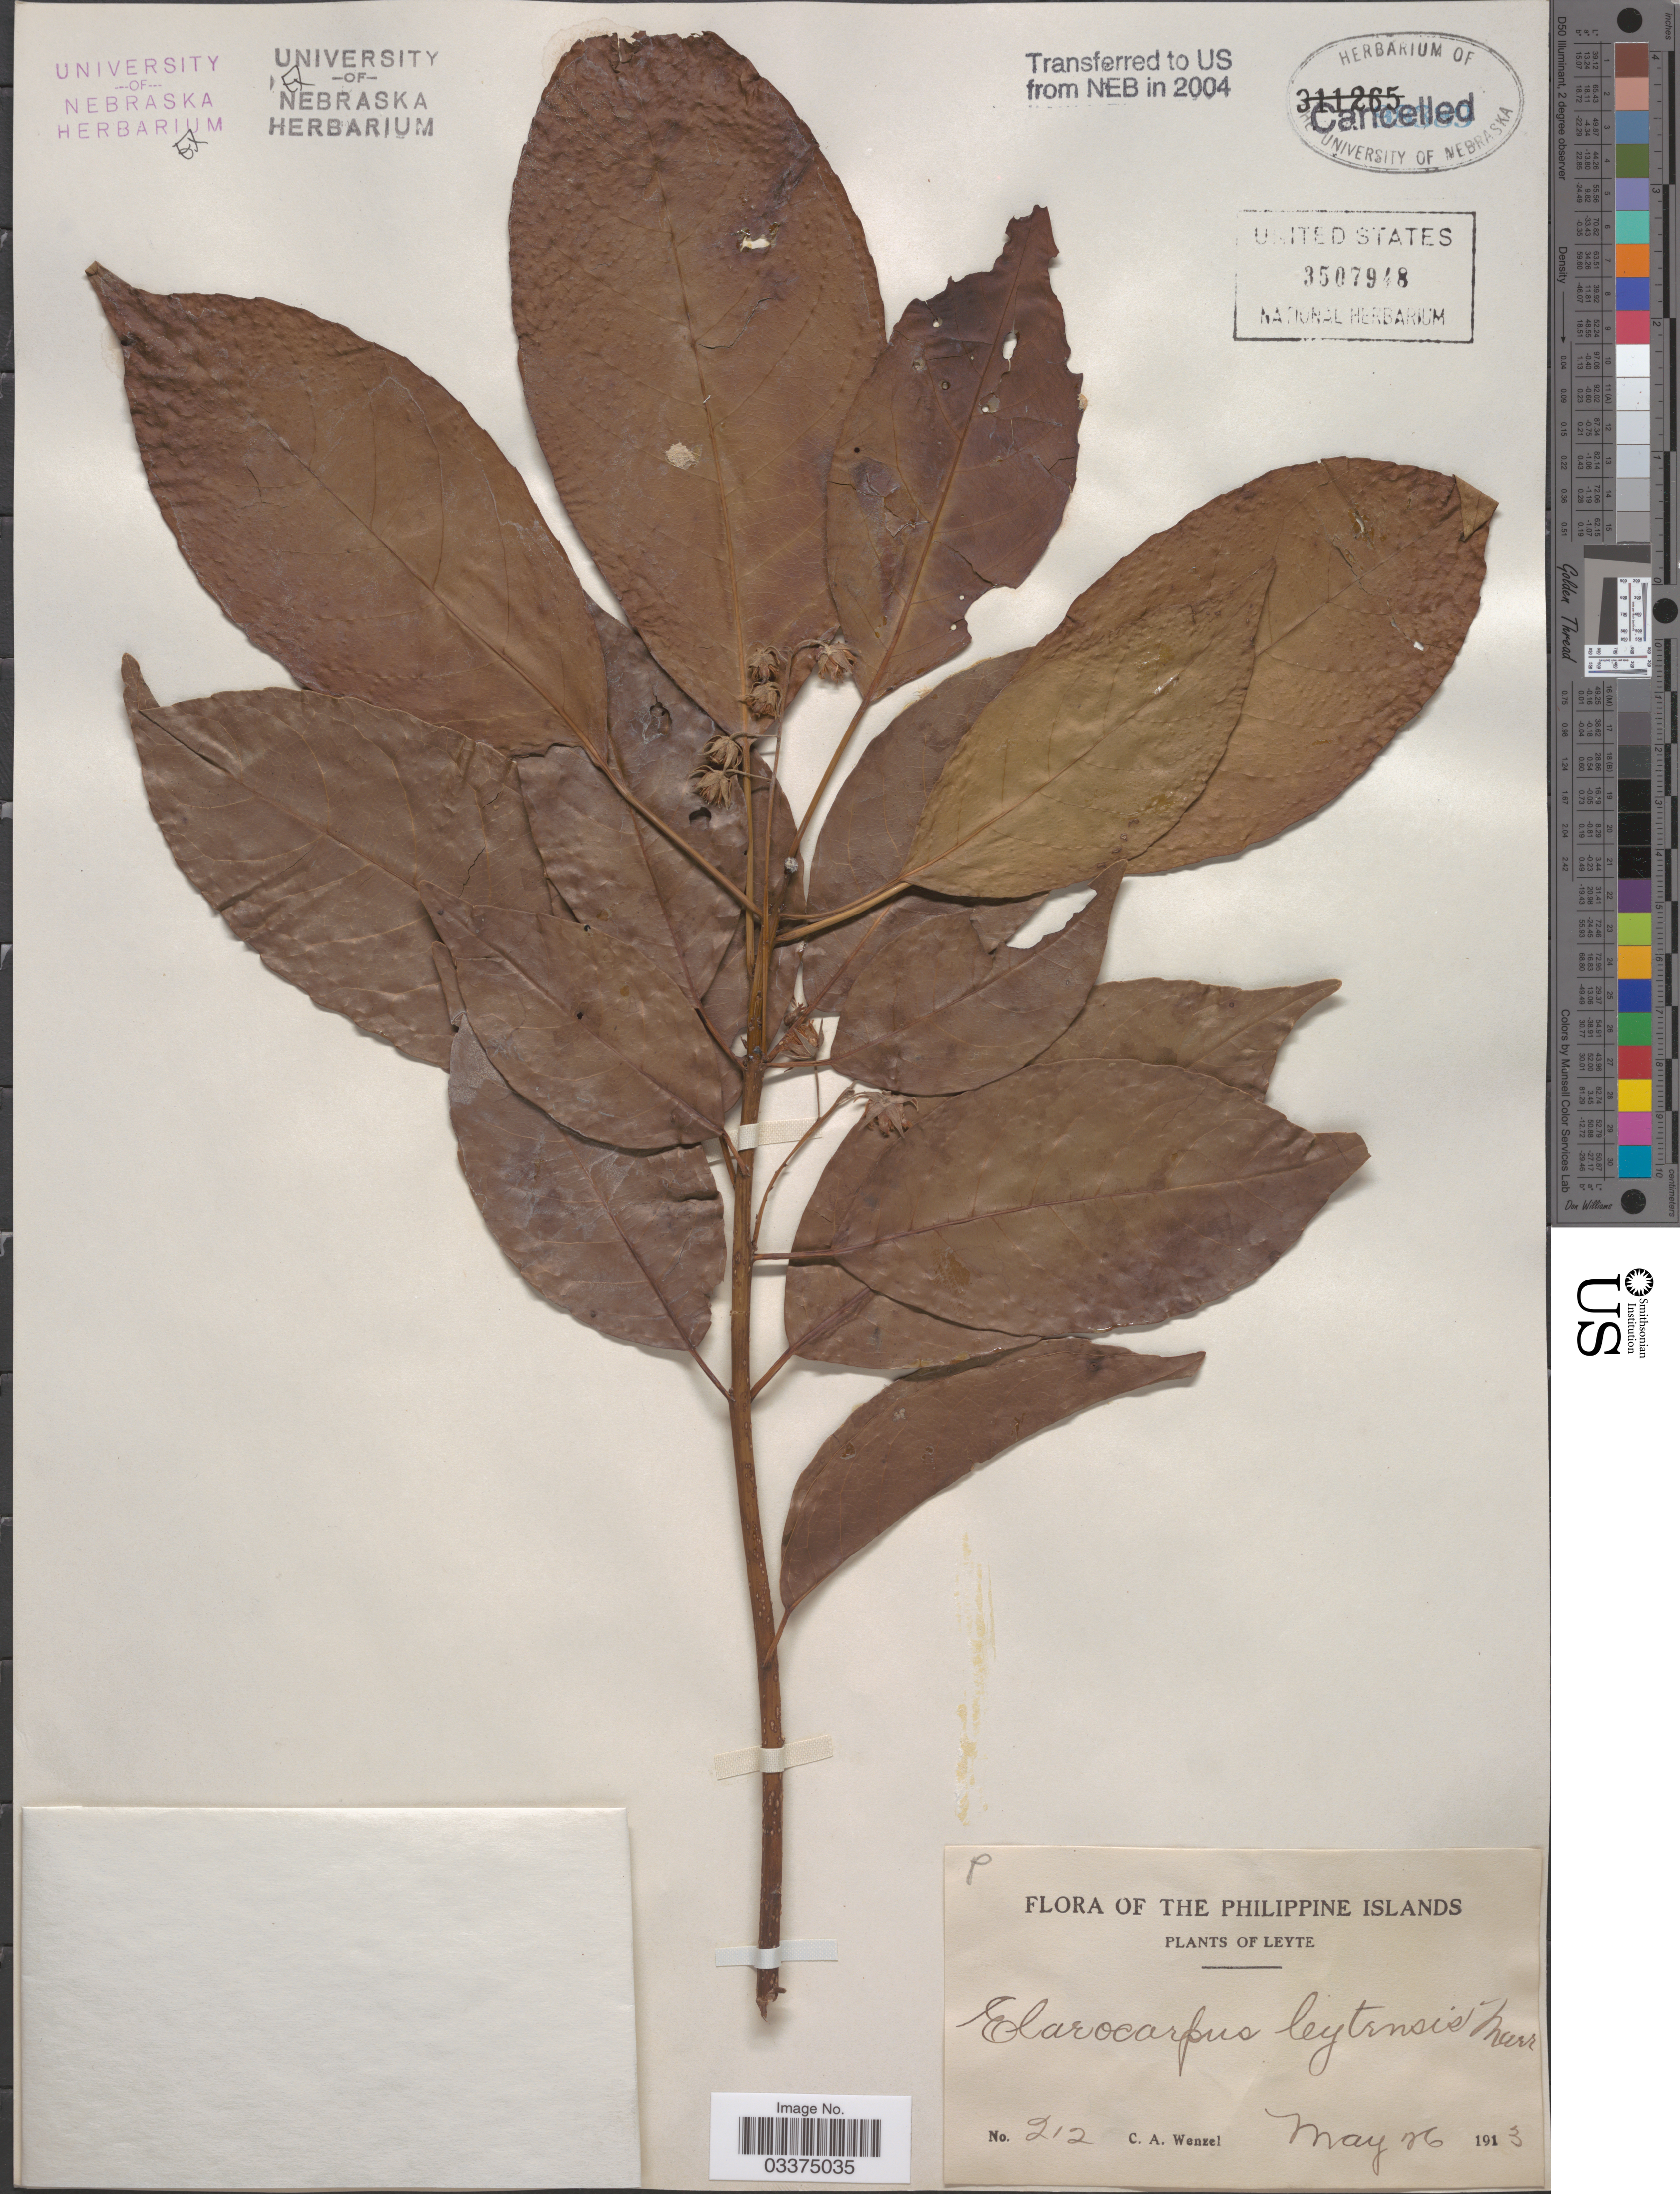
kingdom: Plantae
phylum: Tracheophyta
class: Magnoliopsida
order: Oxalidales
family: Elaeocarpaceae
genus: Elaeocarpus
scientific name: Elaeocarpus leytensis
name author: Merr.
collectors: C. Wenzel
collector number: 212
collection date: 1913-05-26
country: Philippines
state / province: Eastern Visayas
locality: Leyte.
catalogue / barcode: US 3507948